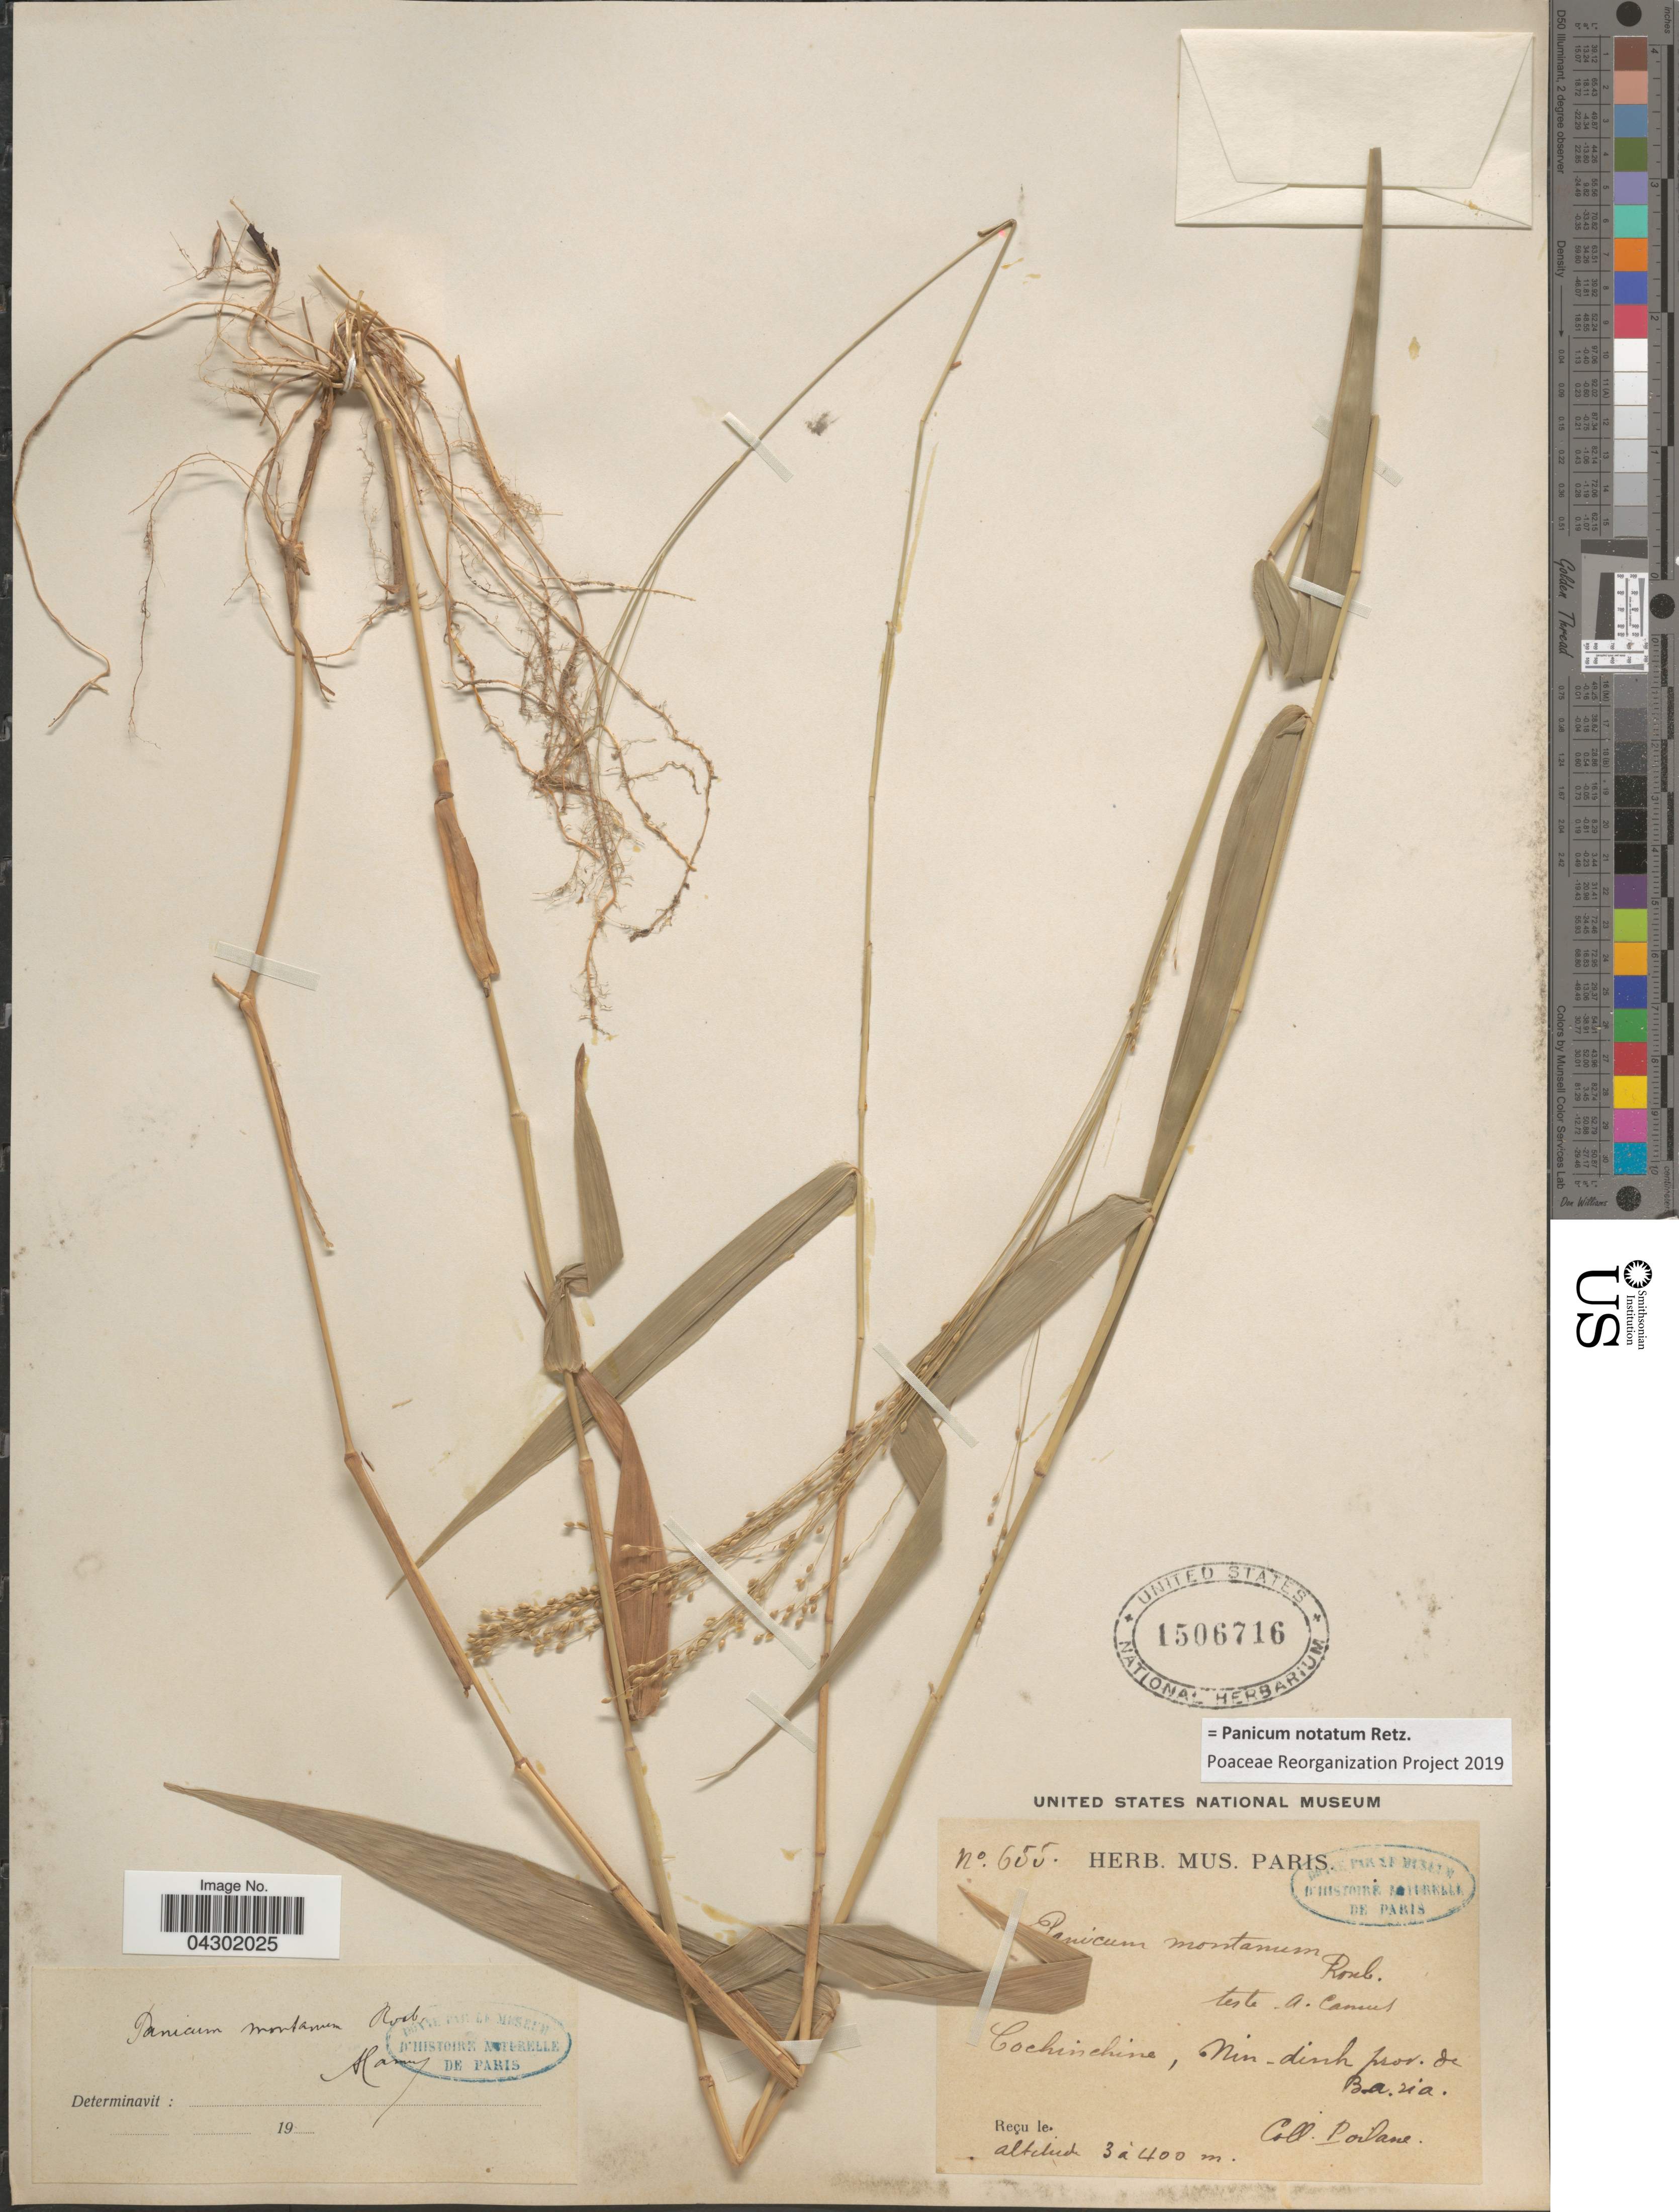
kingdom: Plantae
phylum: Tracheophyta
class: Liliopsida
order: Poales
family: Poaceae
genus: Panicum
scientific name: Panicum notatum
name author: Retz.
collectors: -. Poilane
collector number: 655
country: Vietnam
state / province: Ba Ria-Vung Tau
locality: Cochinchine, Min-dinh prov. de Ba ria.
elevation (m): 300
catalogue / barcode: US 1506716